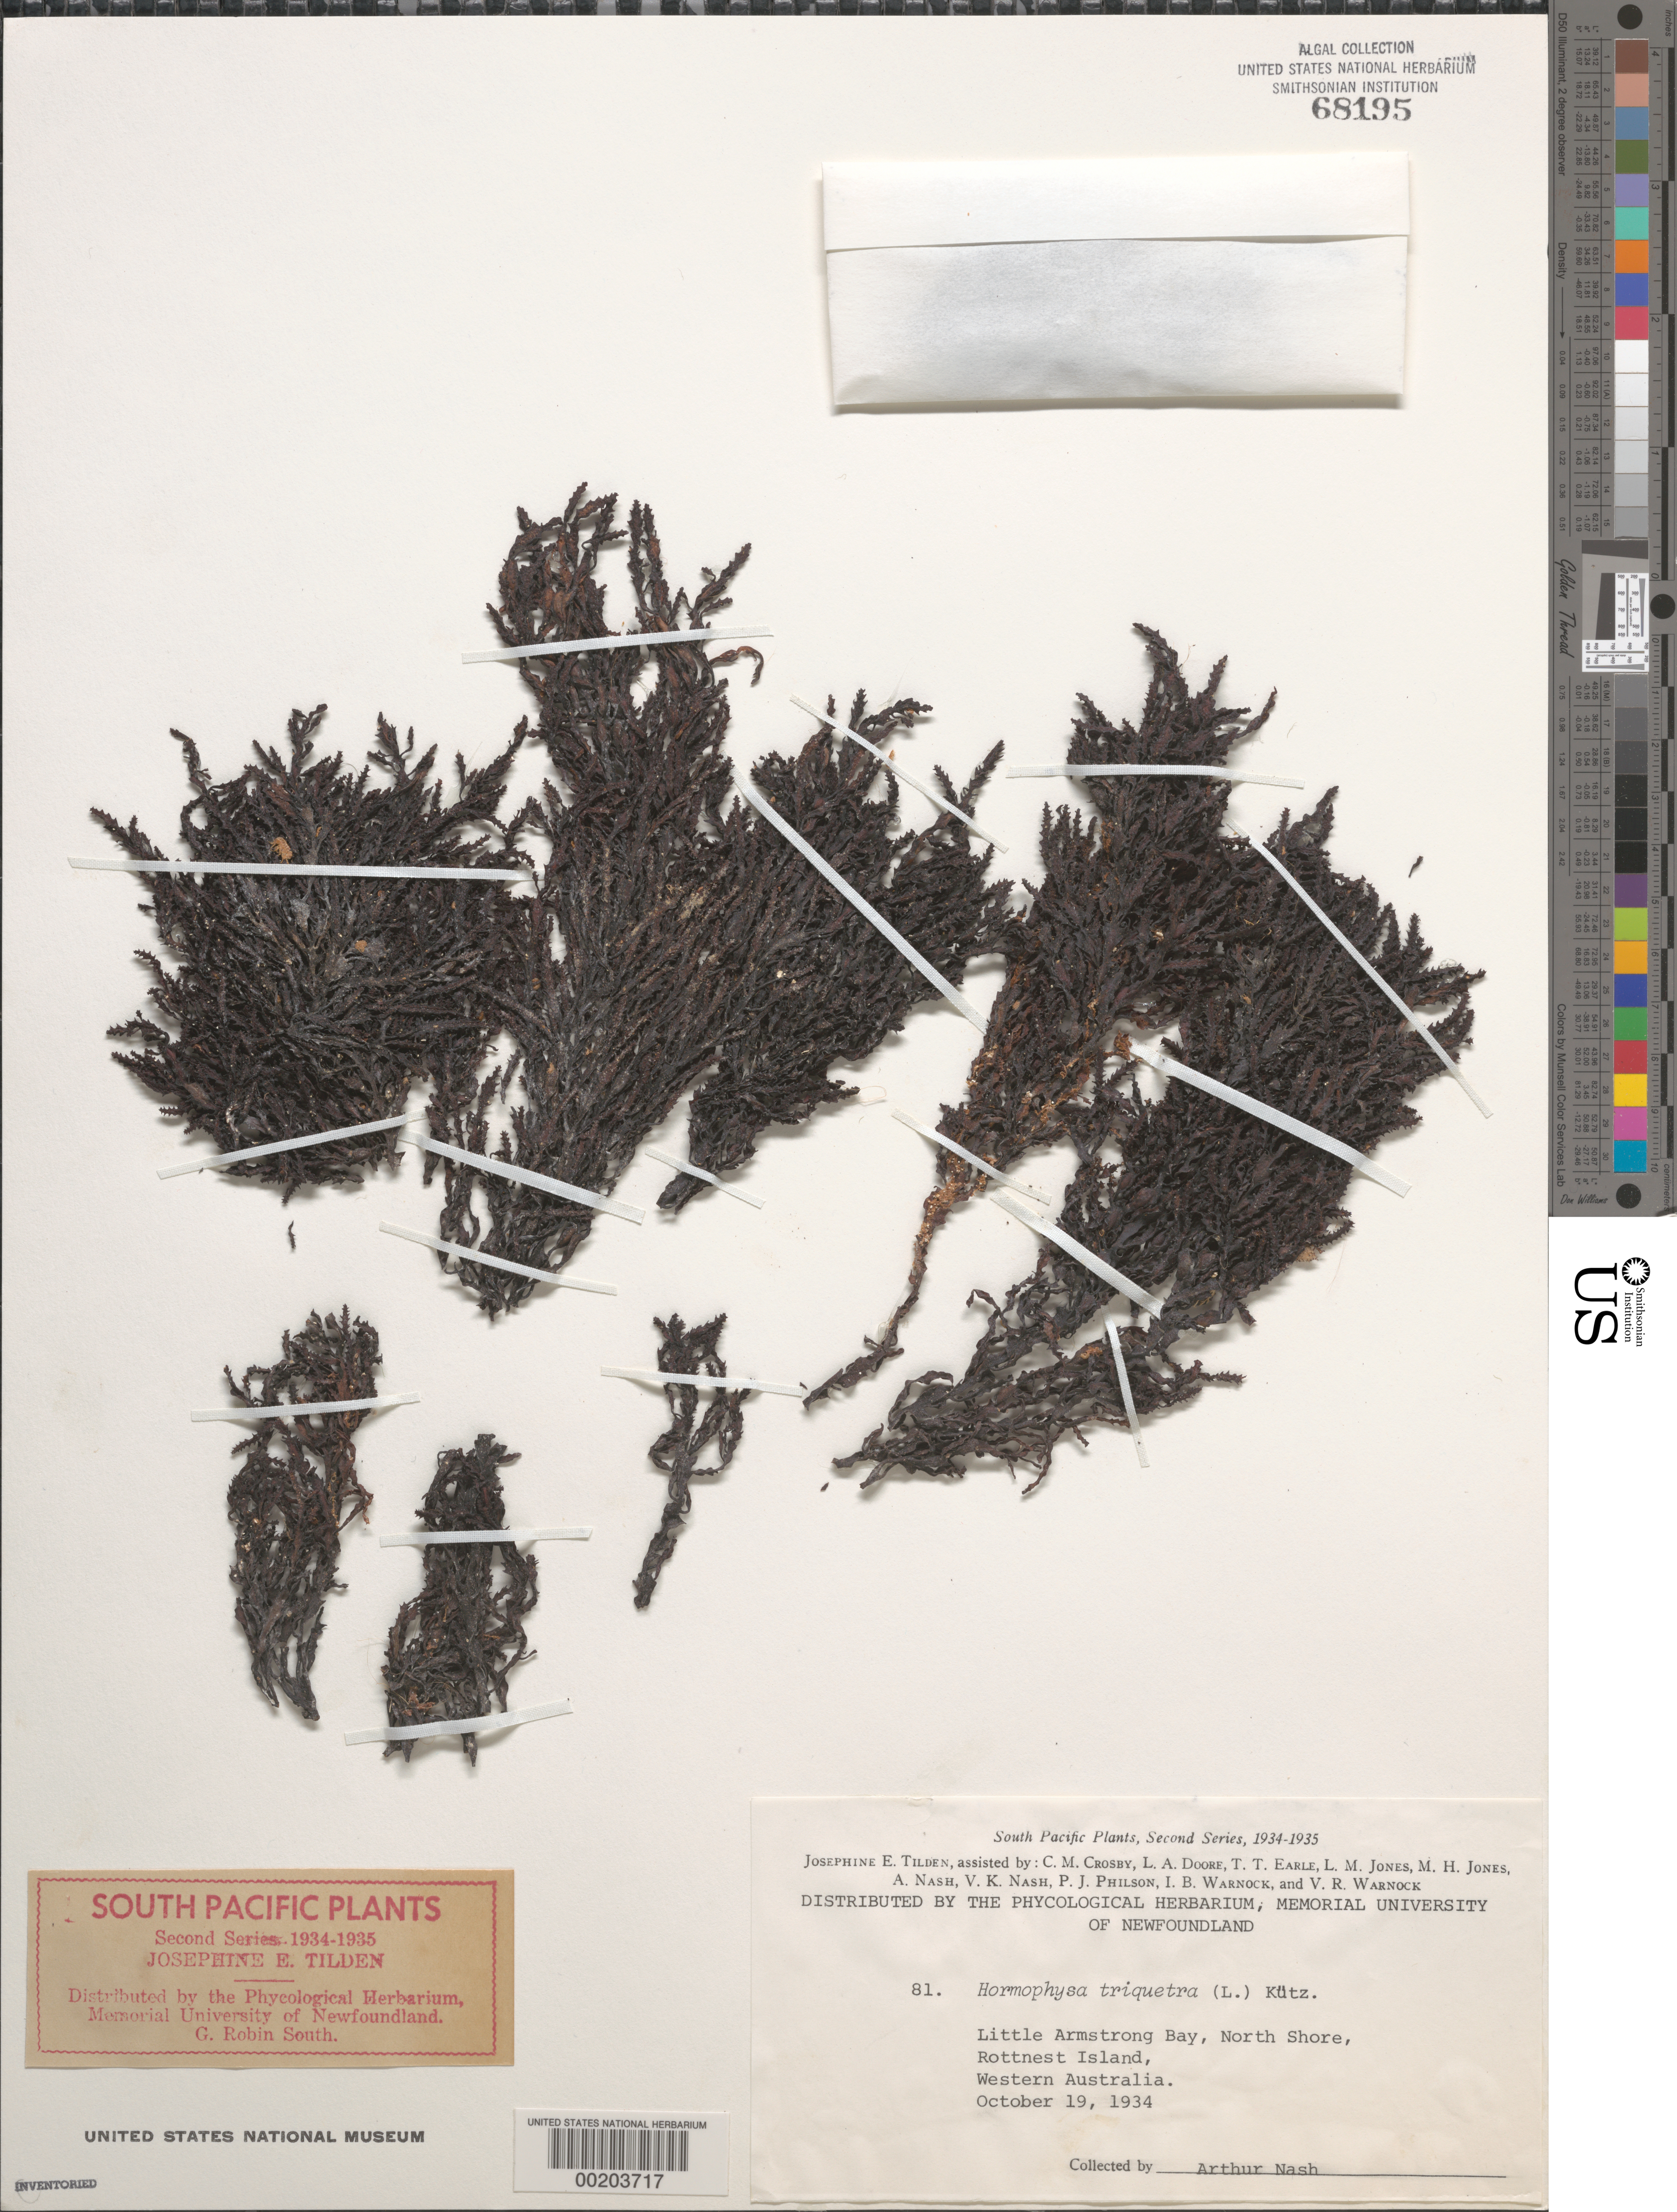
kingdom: Chromista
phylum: Ochrophyta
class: Phaeophyceae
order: Fucales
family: Sargassaceae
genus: Hormophysa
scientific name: Hormophysa cuneiformis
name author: (J.F. Gmel.) P.C. Silva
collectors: A. Nash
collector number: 81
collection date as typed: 19 Oct 1934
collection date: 1934-10-19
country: Australia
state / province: Western Australia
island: Rottnest Island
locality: Little Armstrong Bay, north shore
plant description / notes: Tilden, South Pacific Plants, Second Series, 1934-1935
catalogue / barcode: US 68195